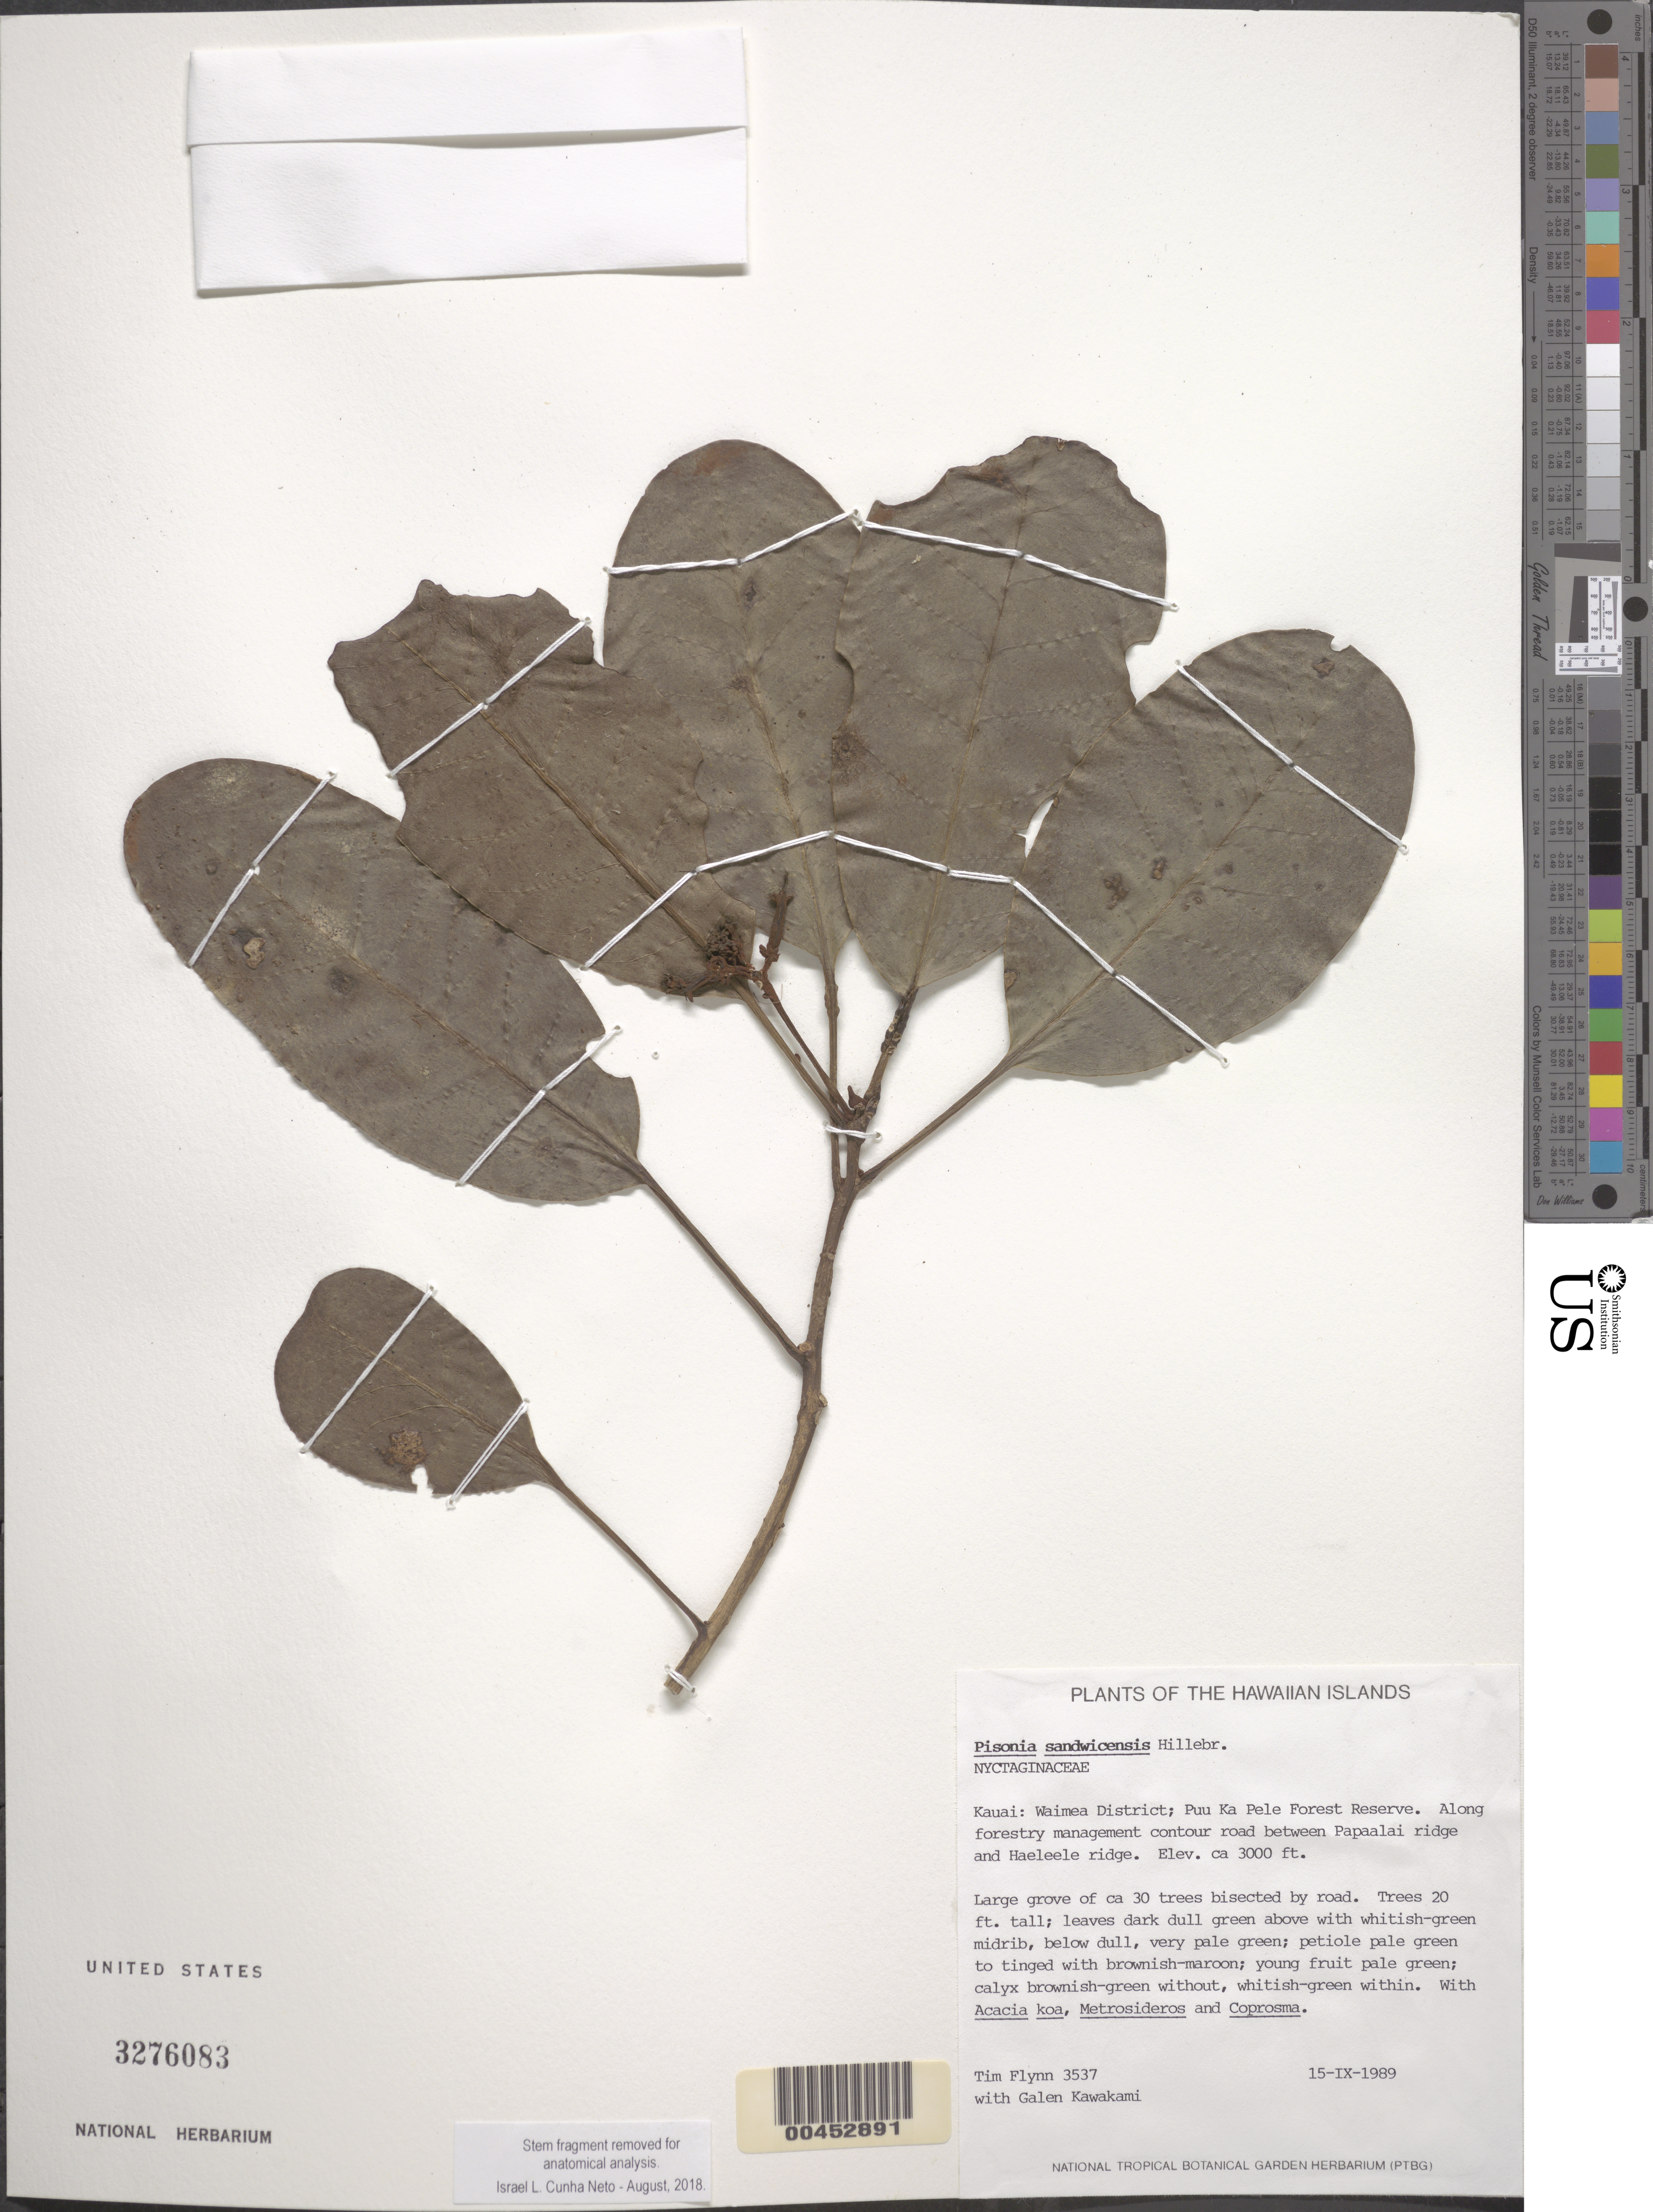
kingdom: Plantae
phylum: Tracheophyta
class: Magnoliopsida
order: Caryophyllales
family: Nyctaginaceae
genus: Rockia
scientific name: Rockia sandwicensis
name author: (Hillebr.) Heimerl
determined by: Wagner, W. L., (BOT), Smithsonian Institution - National Museum of Natural History (UNITED STATES)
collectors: T. W. Flynn & G. Kawakami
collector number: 3537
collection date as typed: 15 Sep 1989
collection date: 1989-09-15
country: United States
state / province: Hawaii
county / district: Kauai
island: Kaua'i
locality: Waimea Dist; Puu Ka Pele Forest Reserve, along forestry management contour rd between Papaalai ridge & Haeleele ridge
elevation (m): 914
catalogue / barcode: US 3276083